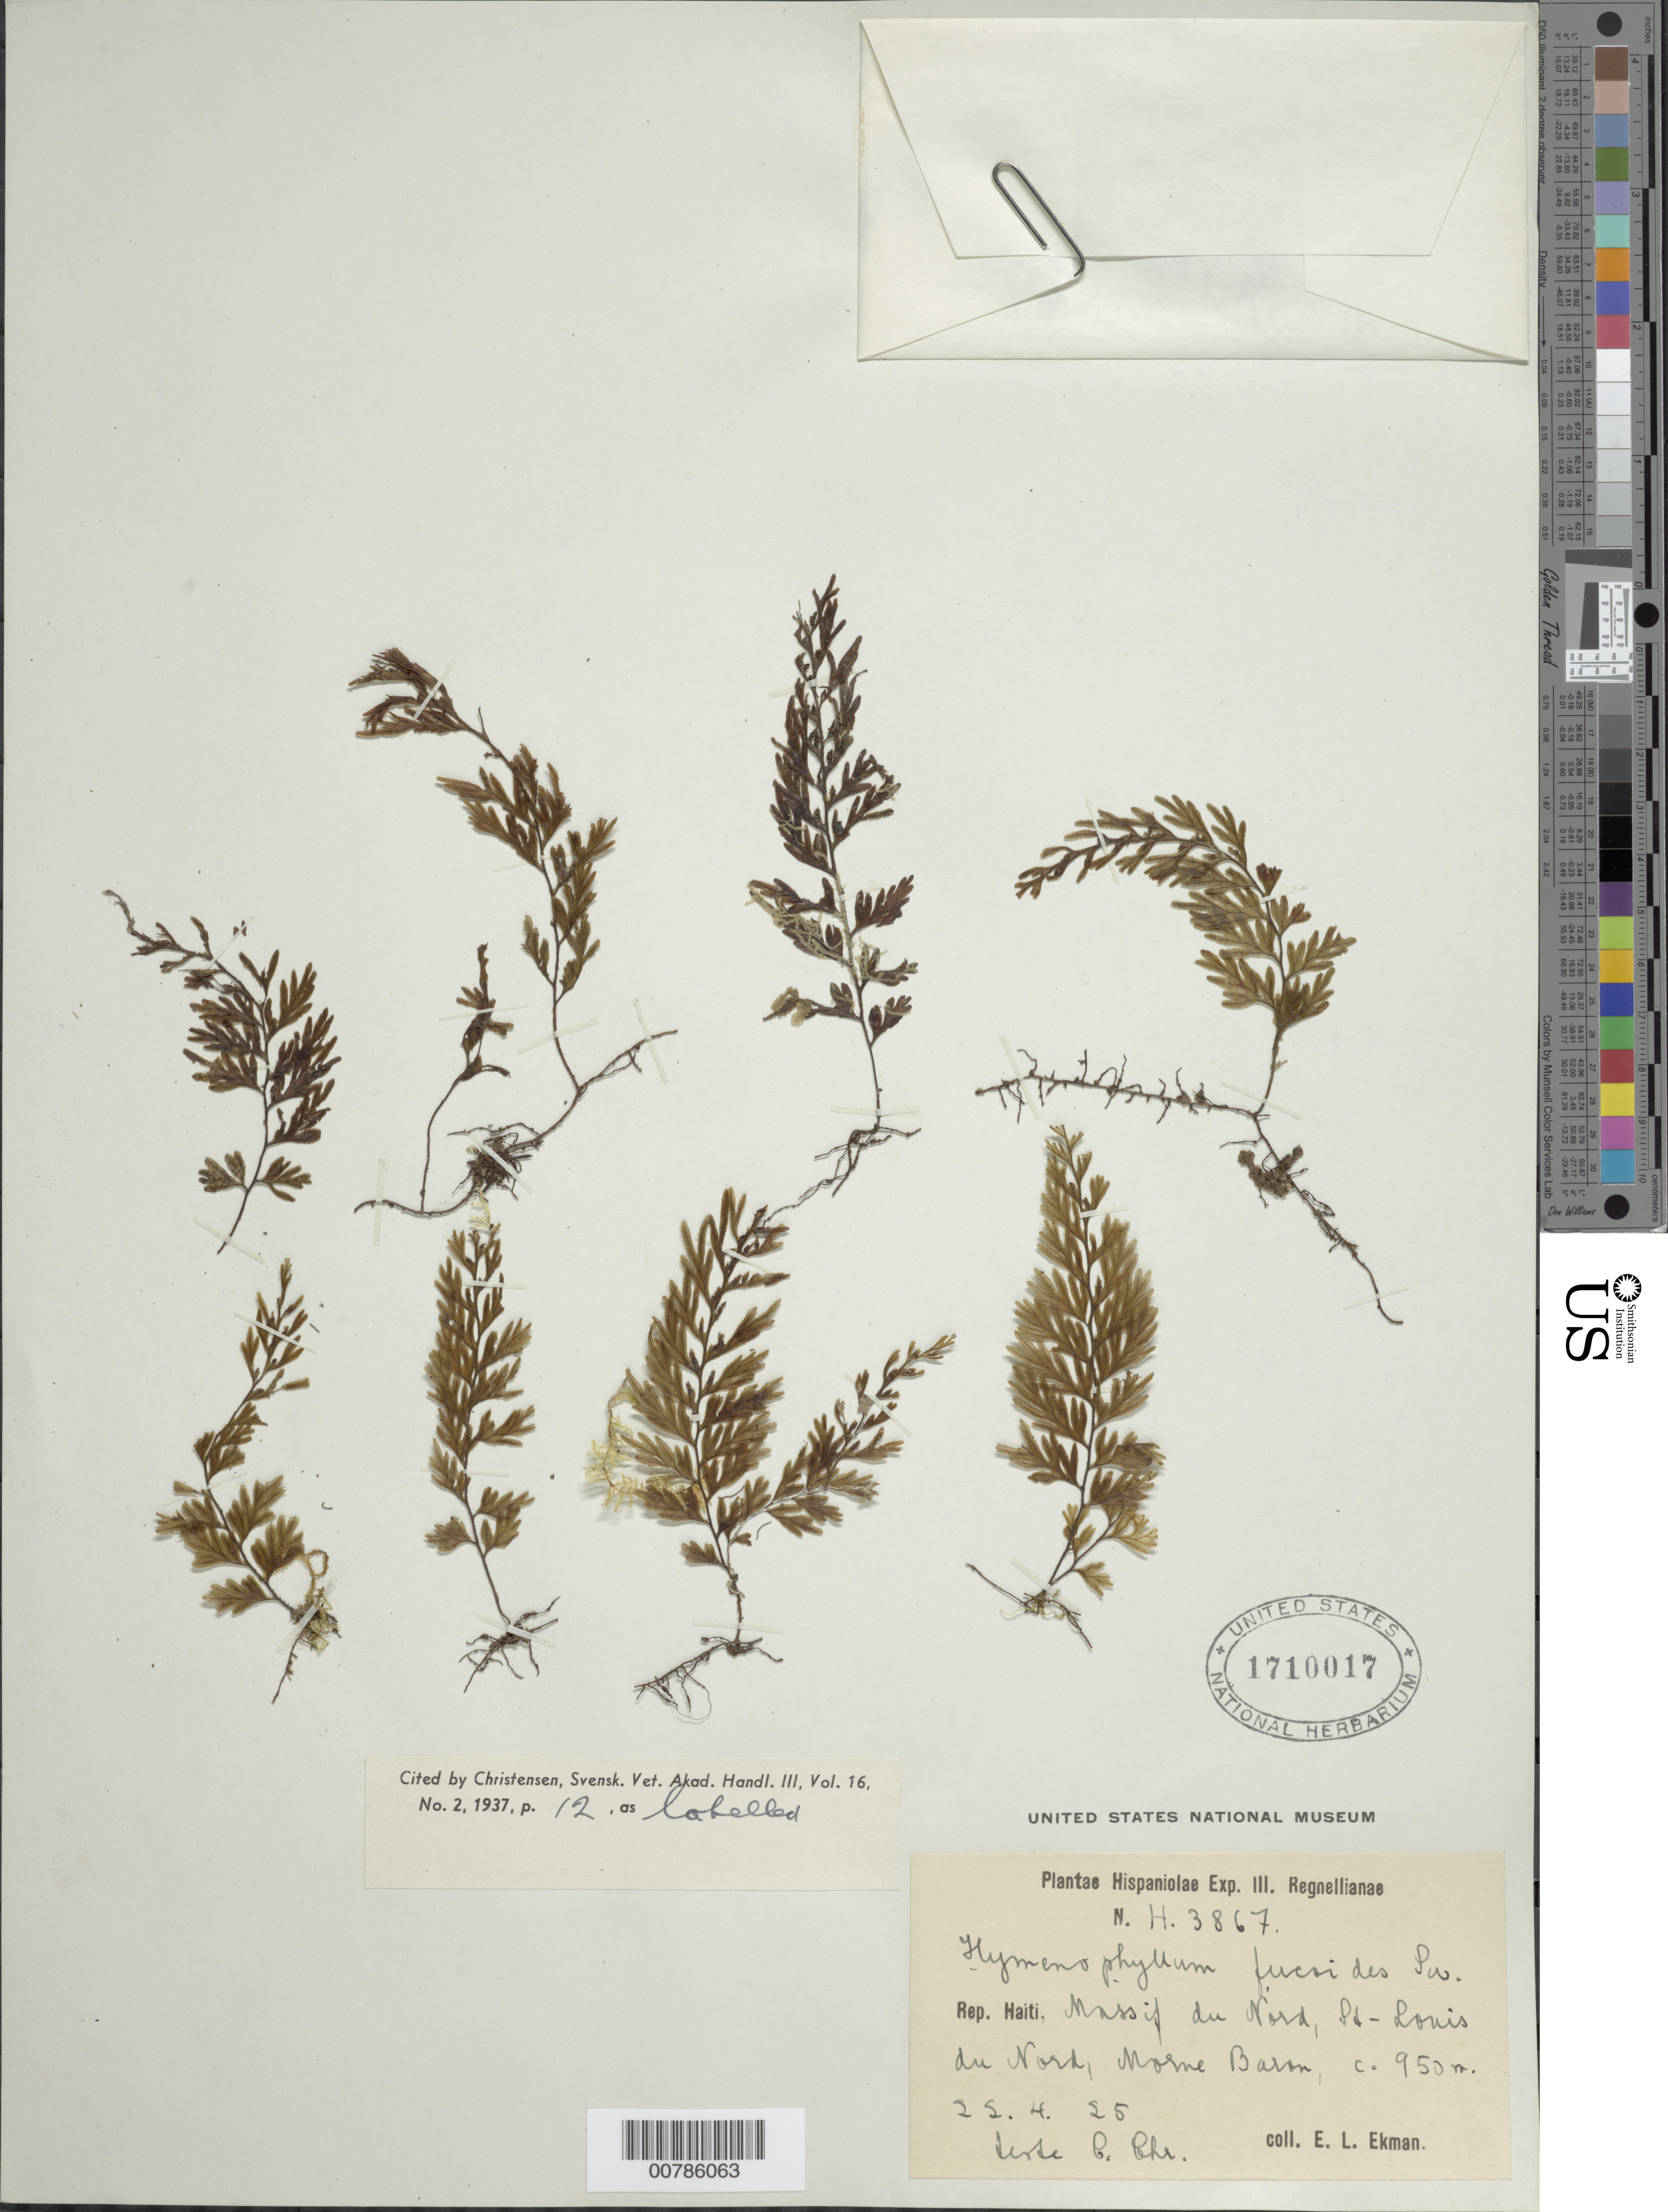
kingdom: Plantae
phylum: Tracheophyta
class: Polypodiopsida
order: Hymenophyllales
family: Hymenophyllaceae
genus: Hymenophyllum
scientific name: Hymenophyllum fucoides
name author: (Sw.) Sw.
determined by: Christensen, C. F. A.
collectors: E. L. Ekman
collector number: H 3867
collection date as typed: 25 Apr 1925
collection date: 1925-04-25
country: Haiti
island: Hispaniola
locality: Massif du Nord, St. Louis du Nord, Morne Baron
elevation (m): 950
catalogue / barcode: US 1710017